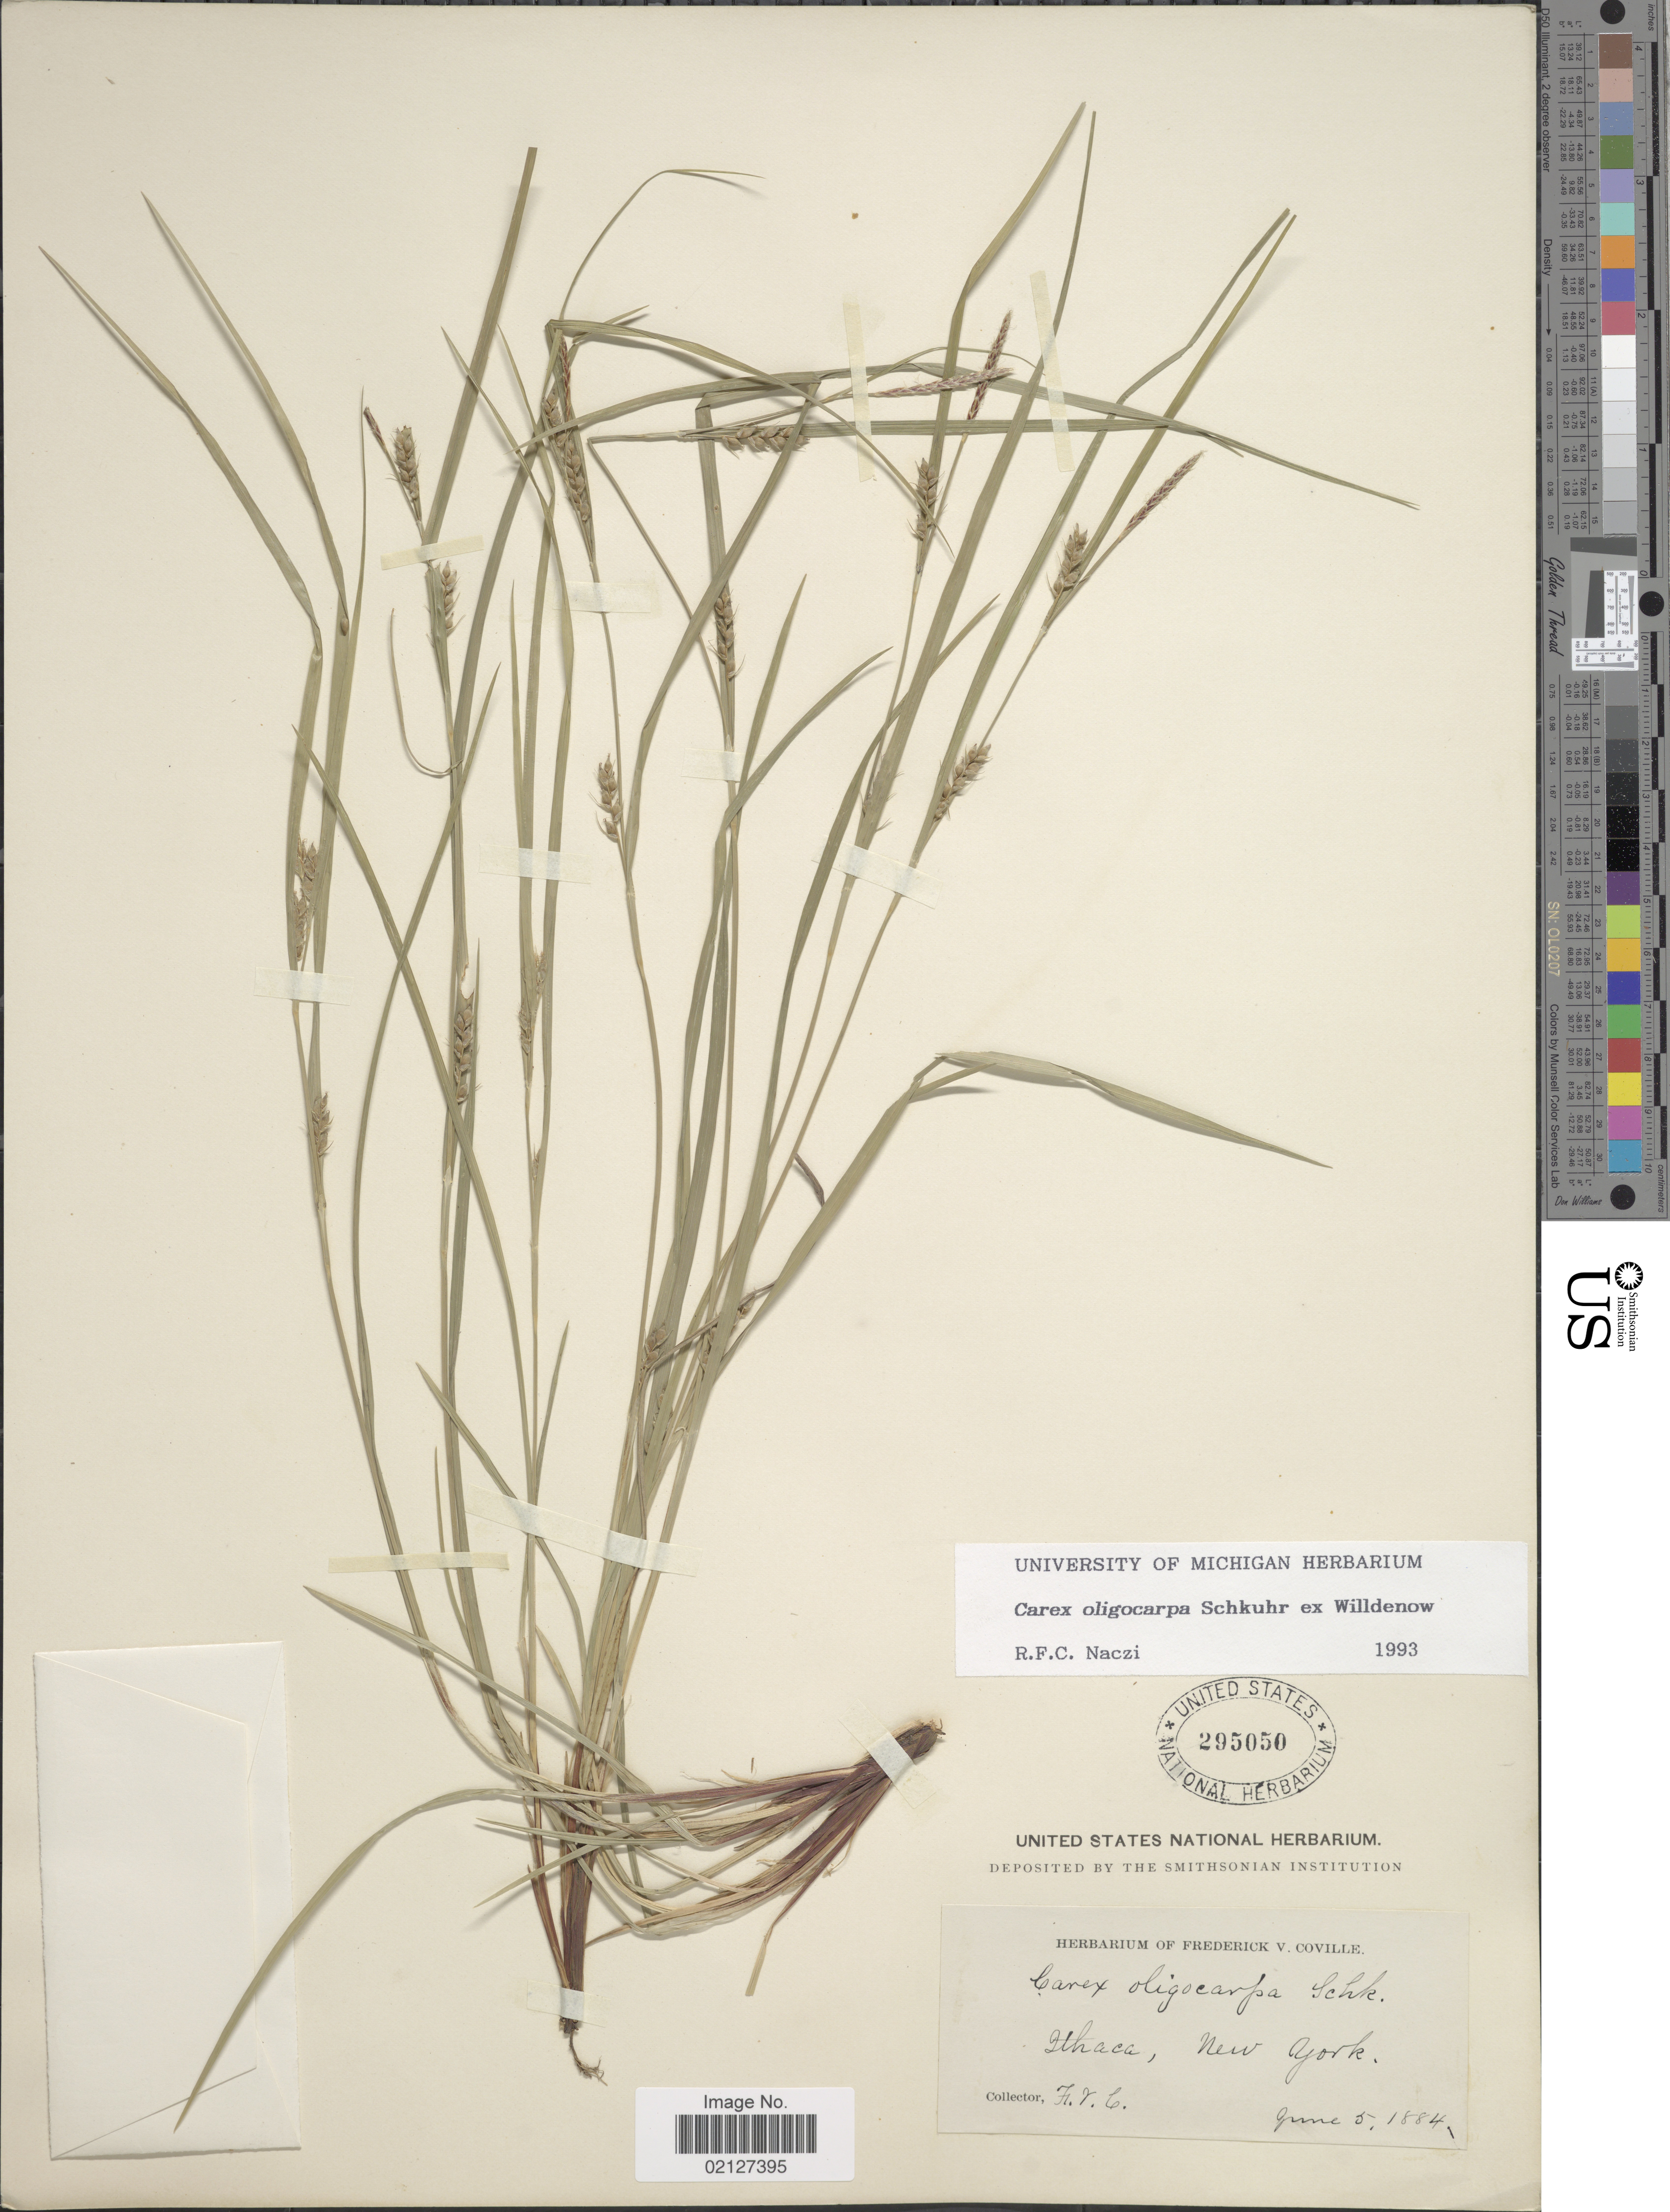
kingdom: Plantae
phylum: Tracheophyta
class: Liliopsida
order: Poales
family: Cyperaceae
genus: Carex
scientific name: Carex oligocarpa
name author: Willd.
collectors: F. V. Coville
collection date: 1884-06-05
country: United States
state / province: New York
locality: Thaca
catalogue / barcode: US 295050